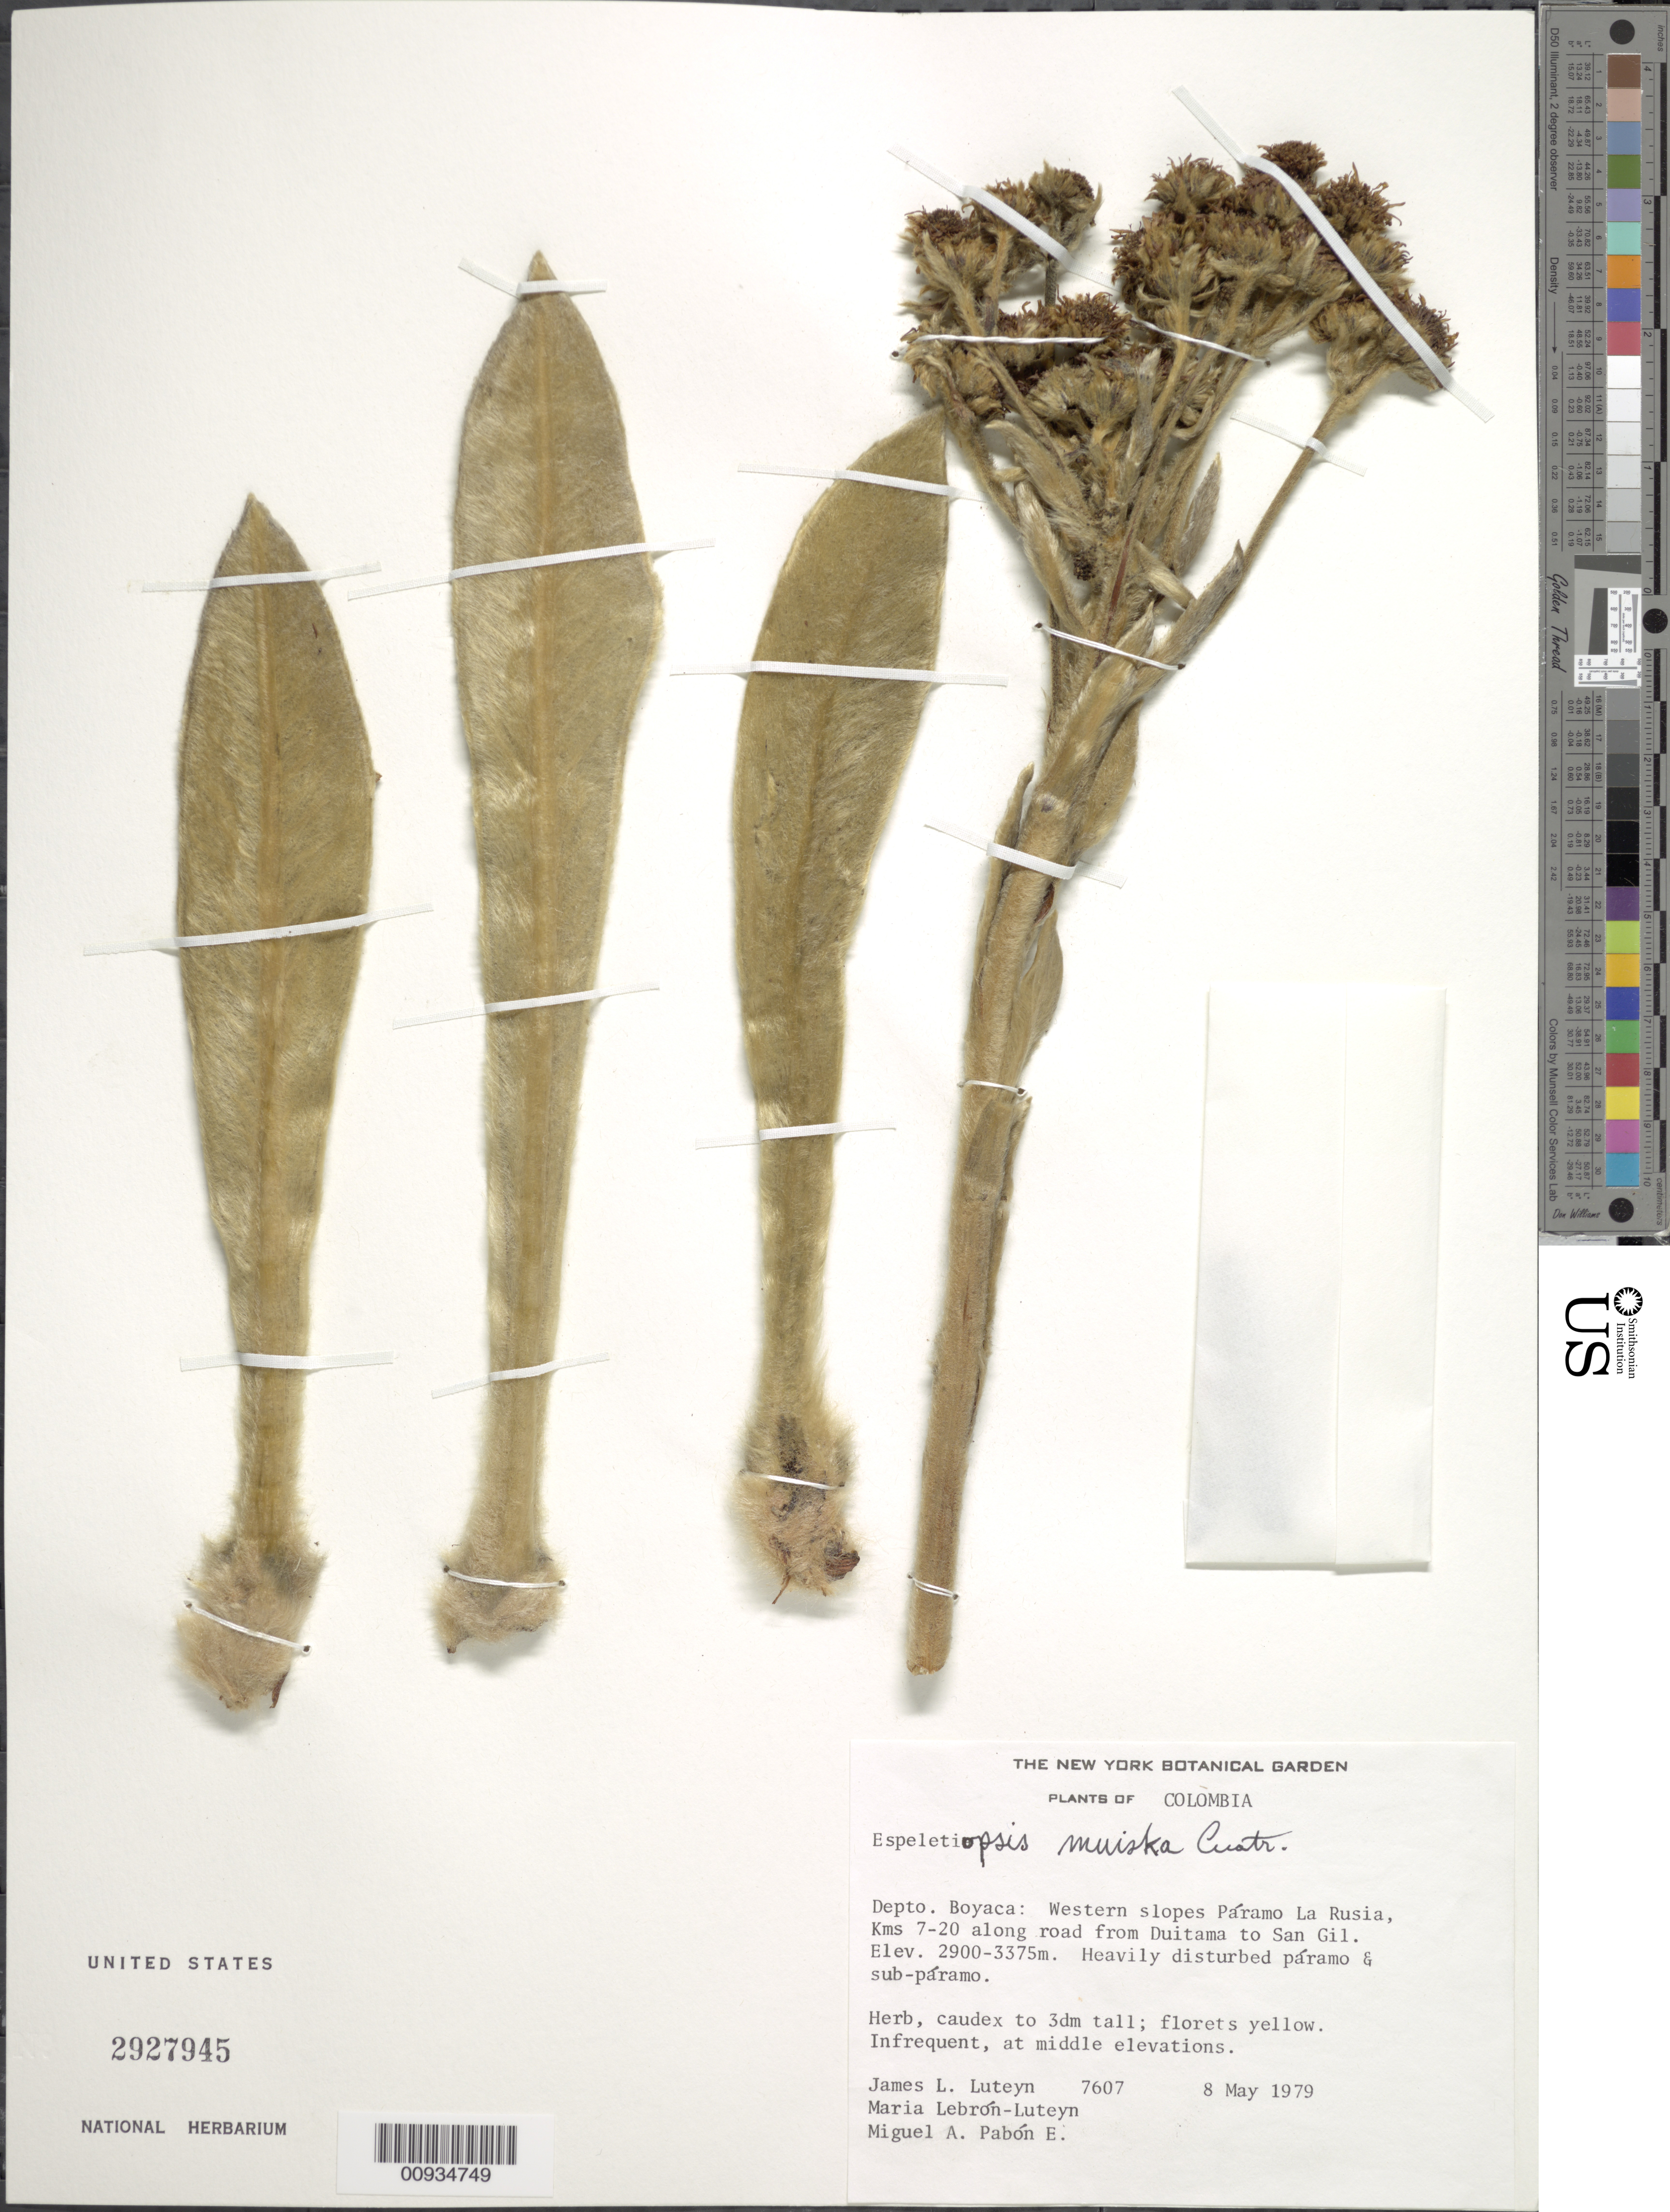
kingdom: Plantae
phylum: Tracheophyta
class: Magnoliopsida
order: Asterales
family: Asteraceae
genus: Espeletiopsis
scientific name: Espeletiopsis muiska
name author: (Cuatrec.) Cuatrec.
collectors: J. L. Luteyn, M. L. Lebrón-Luteyn & M. A. Pabon E.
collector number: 7607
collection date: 1979-05-08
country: Colombia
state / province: Boyacá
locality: Depto. Boyacá: Western slopes Paramo La Rusia, Kms 7-20 along road from Duitama to San Gil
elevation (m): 2900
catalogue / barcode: US 2927945